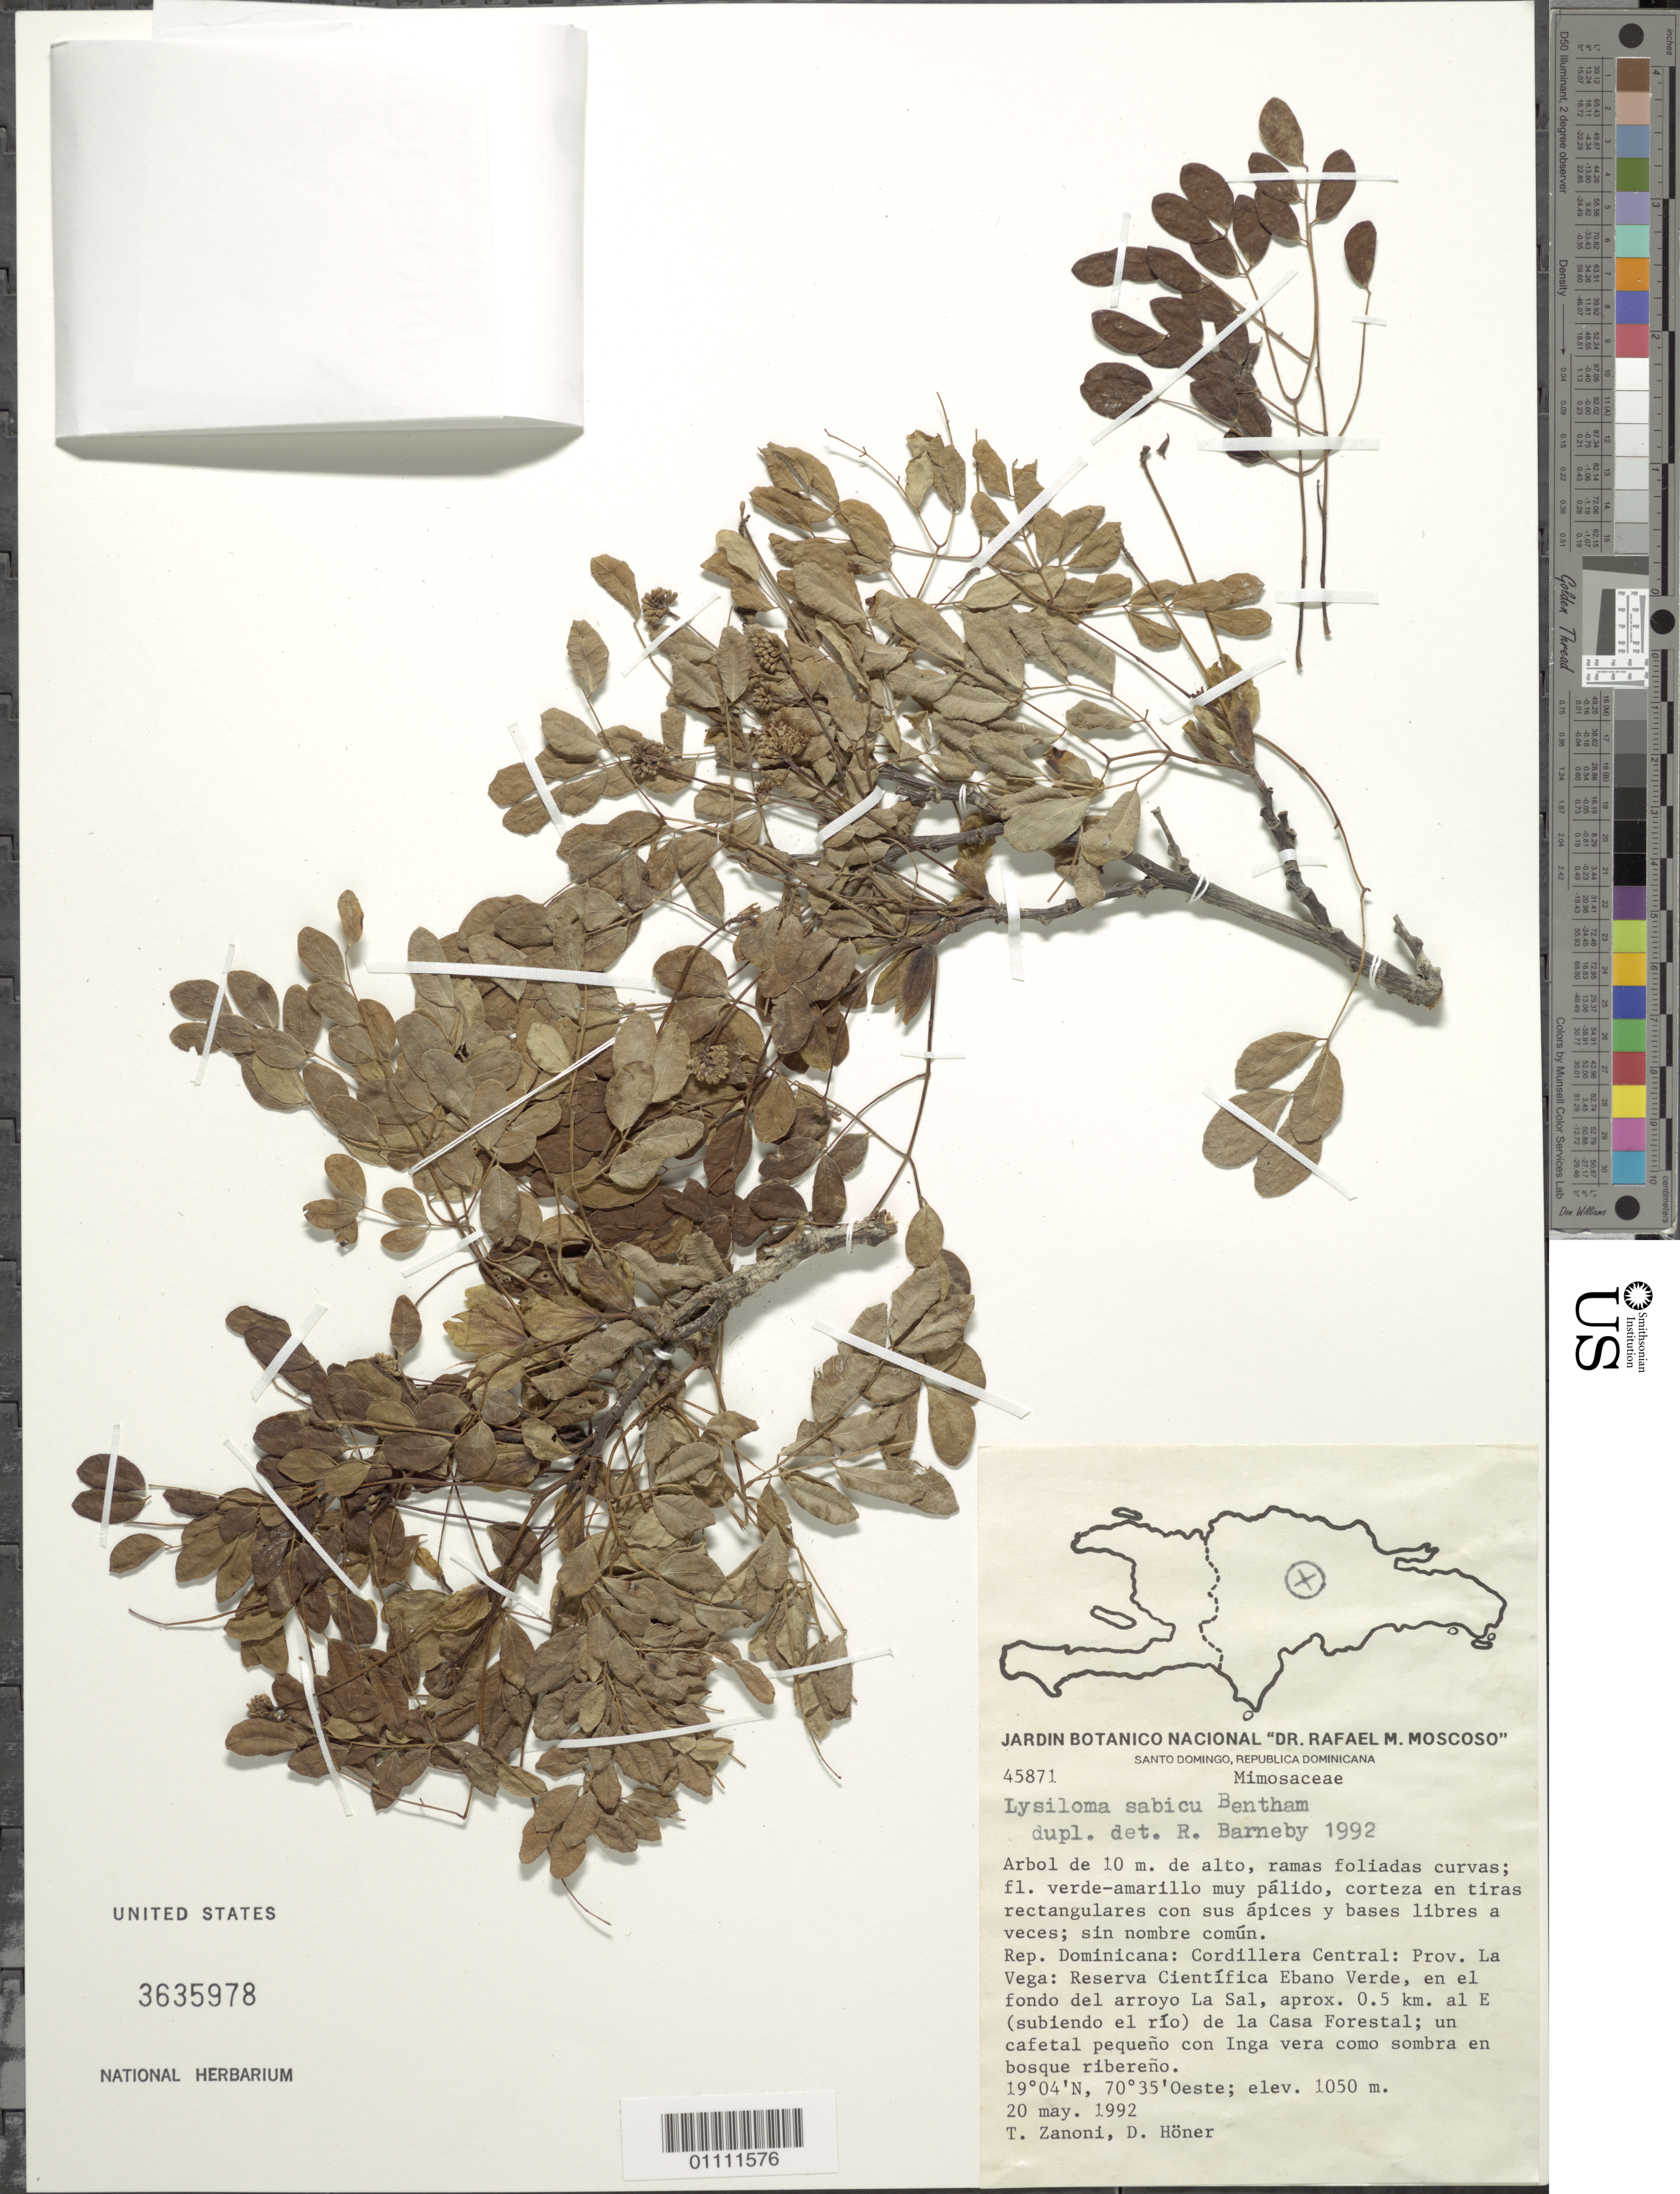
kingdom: Plantae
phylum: Tracheophyta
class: Magnoliopsida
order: Fabales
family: Fabaceae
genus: Lysiloma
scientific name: Lysiloma sabicu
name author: Benth.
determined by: Barneby, Rupert C., (NY)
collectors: T. A. Zanoni & D. Hòener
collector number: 45871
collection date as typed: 20 May 1992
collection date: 1992-05-20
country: Dominican Republic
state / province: La Vega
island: Hispaniola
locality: Cordillera Central, Reserva Científica Ebano Verde, en el fondo del arroyo La Sal, aprox. 0.5 km al E (subiendo el río) de la Casa Forestal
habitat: Un cafetal pequeño con Inga vera como sobra en bosque ribereño; sin nombre común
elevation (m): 1050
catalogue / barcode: US 3635978